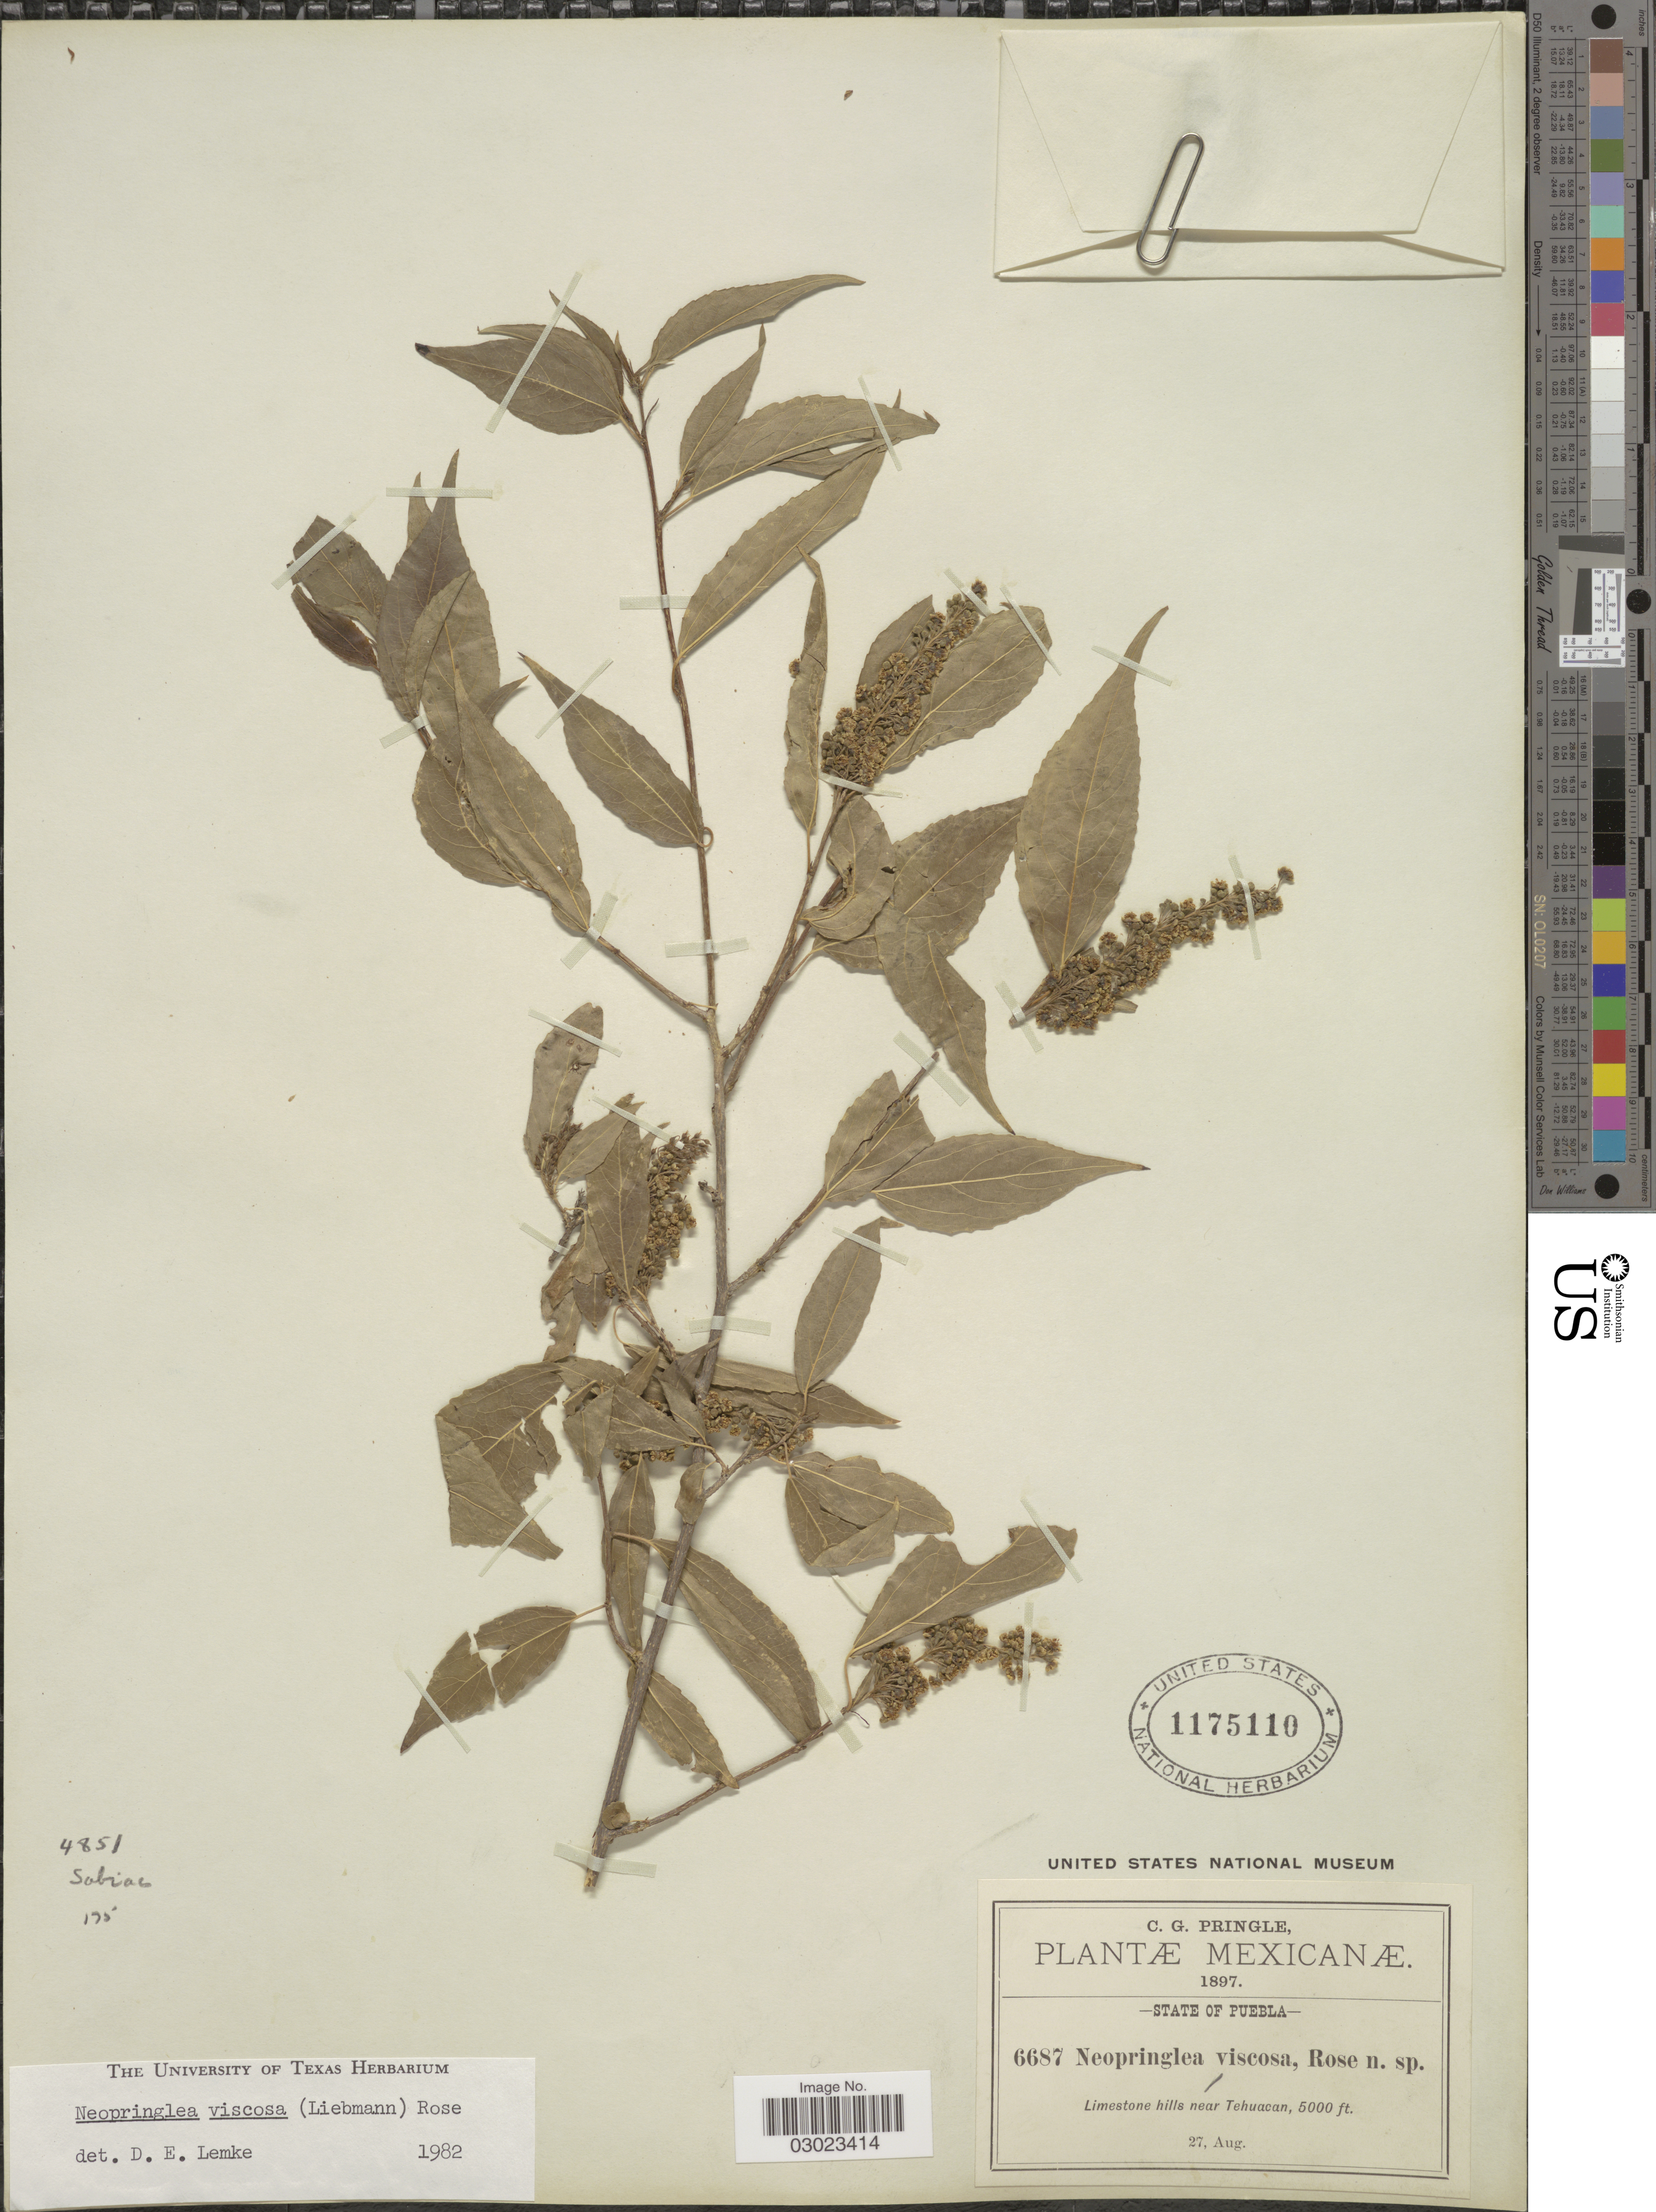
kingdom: Plantae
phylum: Tracheophyta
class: Magnoliopsida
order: Malpighiales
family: Salicaceae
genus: Neopringlea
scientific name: Neopringlea viscosa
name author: (Liebm.) Rose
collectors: C. G. Pringle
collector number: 6687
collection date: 1897-08-27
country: Mexico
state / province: Puebla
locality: Limestone hills near Tehuacan.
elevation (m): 1524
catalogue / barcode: US 1175110